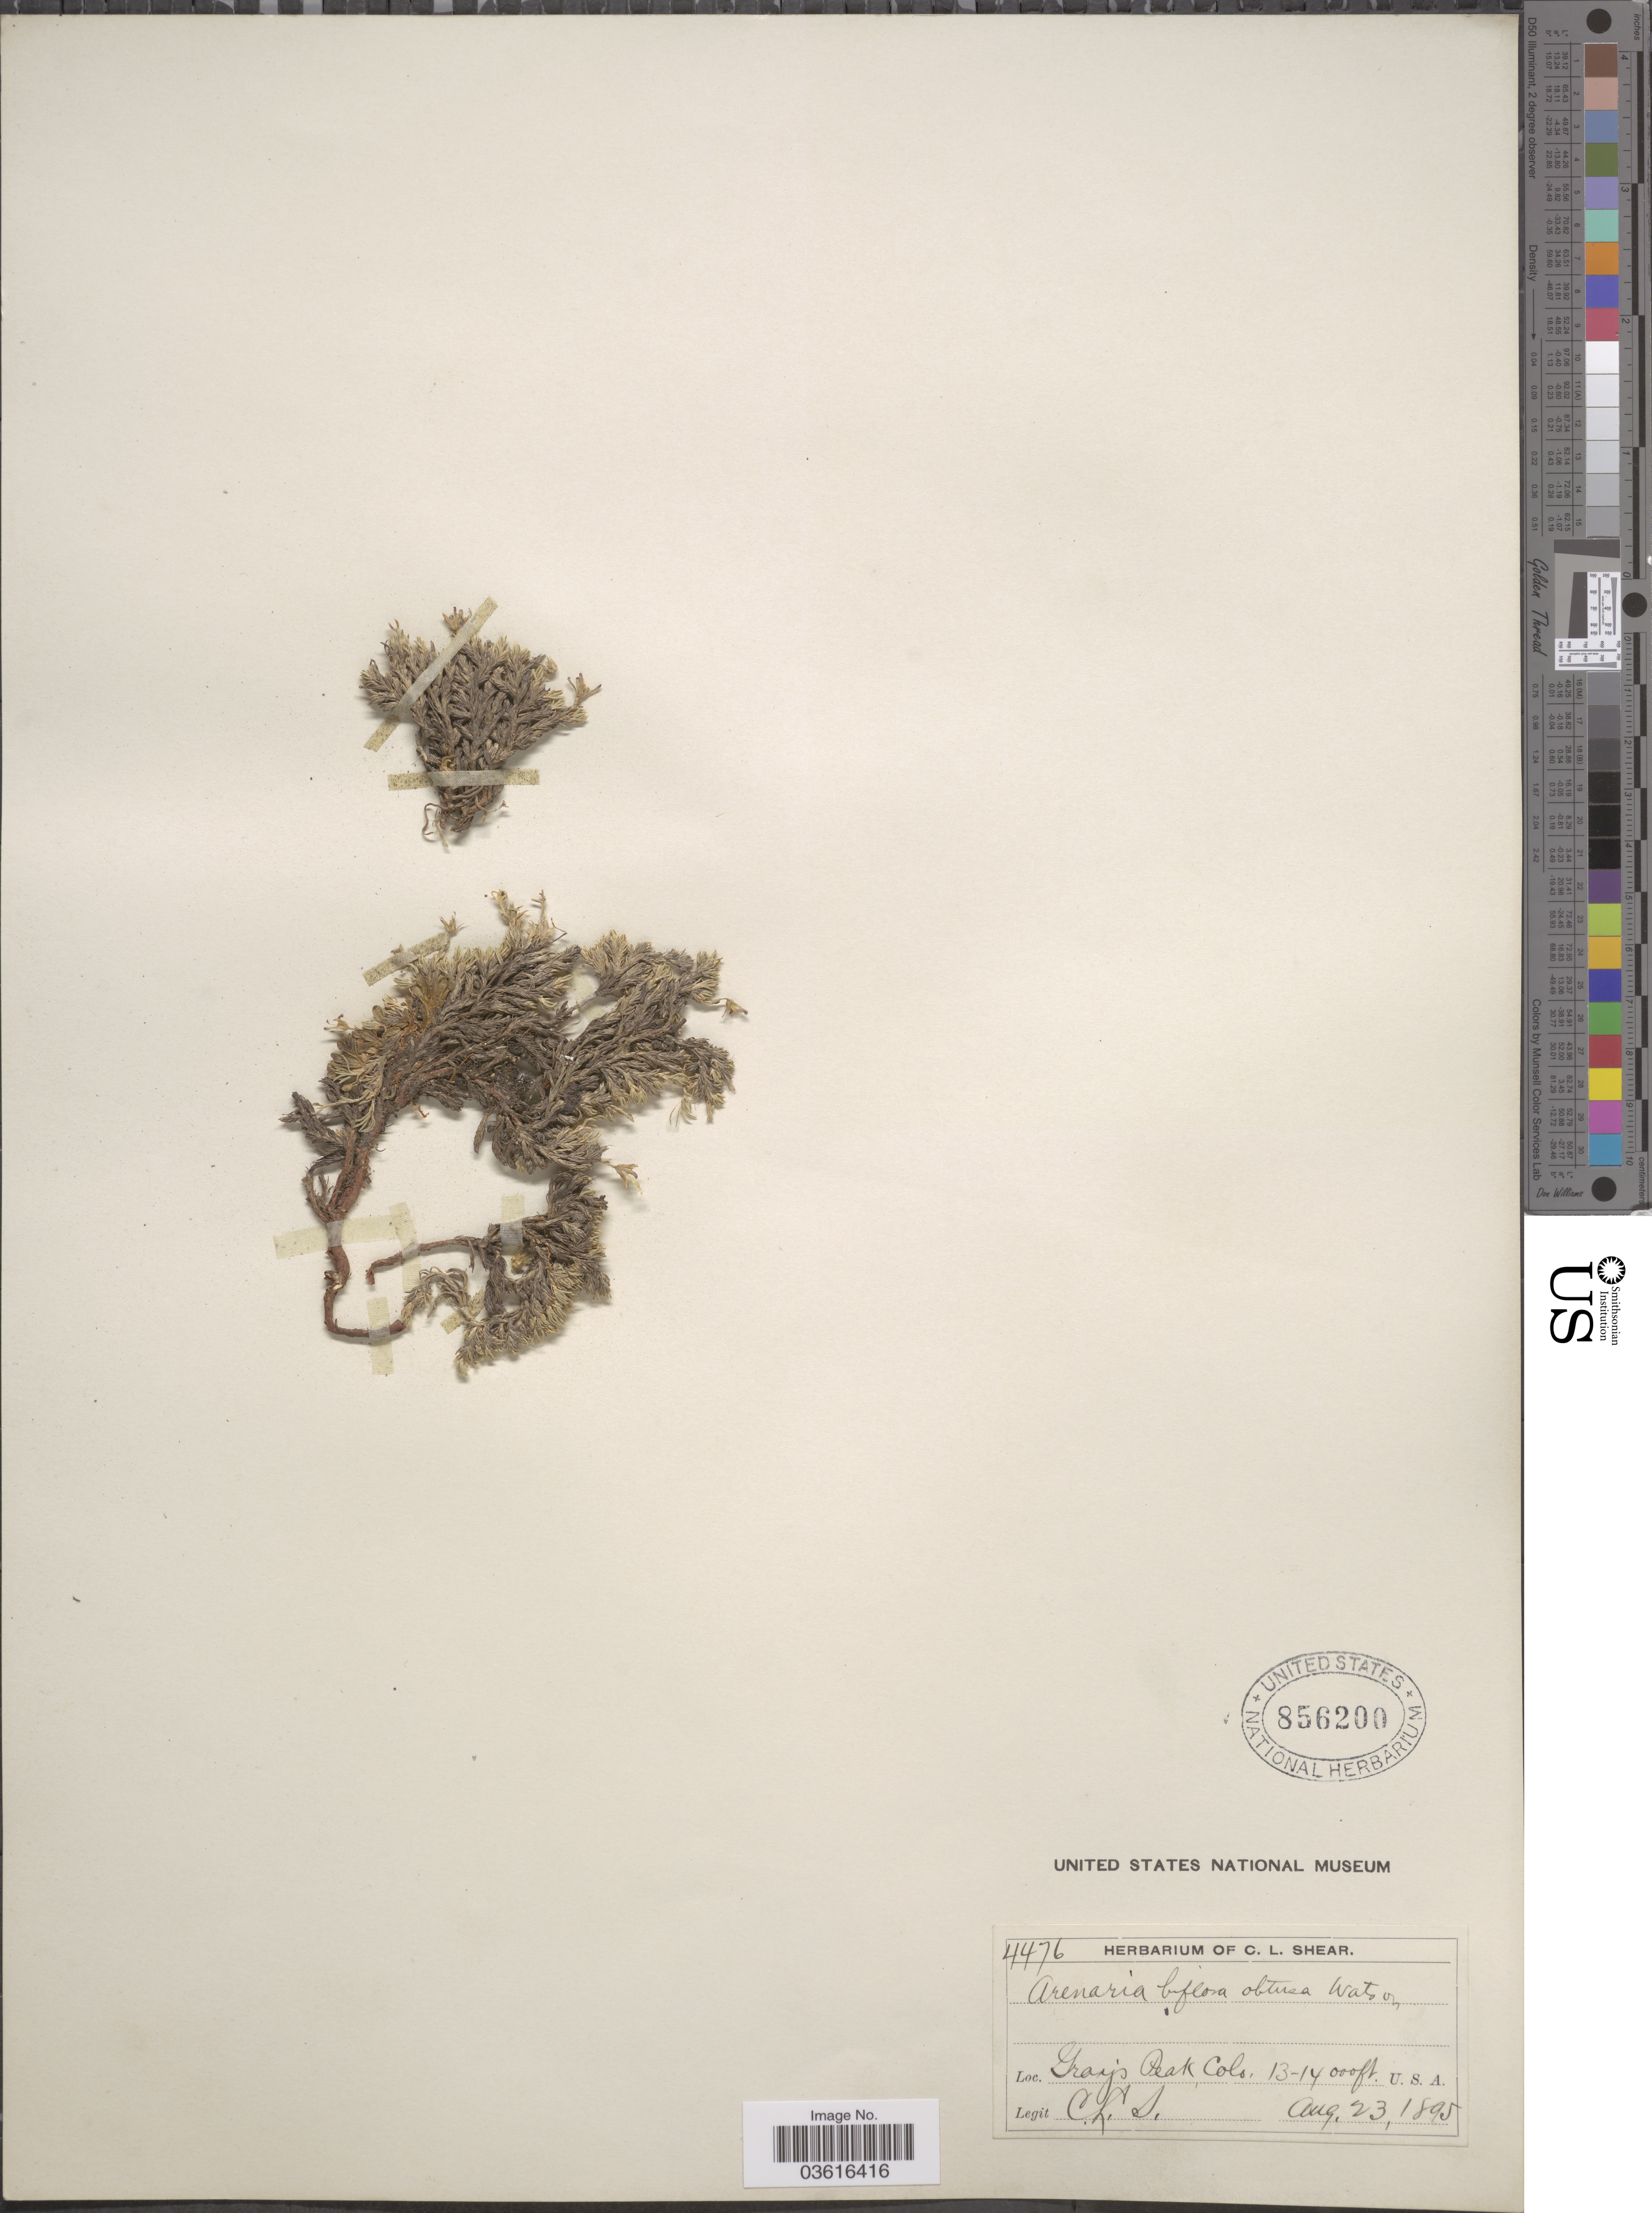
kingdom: Plantae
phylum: Tracheophyta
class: Magnoliopsida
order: Caryophyllales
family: Caryophyllaceae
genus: Cherleria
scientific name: Cherleria obtusiloba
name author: (Rydb.) A.J. Moore & Dillenb.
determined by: Strong, M. T., (US), Smithsonian Institution - National Museum of Natural History (UNITED STATES)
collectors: C. L. Shear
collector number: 4476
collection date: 1895-08-23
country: United States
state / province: Colorado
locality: Gray's Peak.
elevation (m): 3962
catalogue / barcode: US 856200